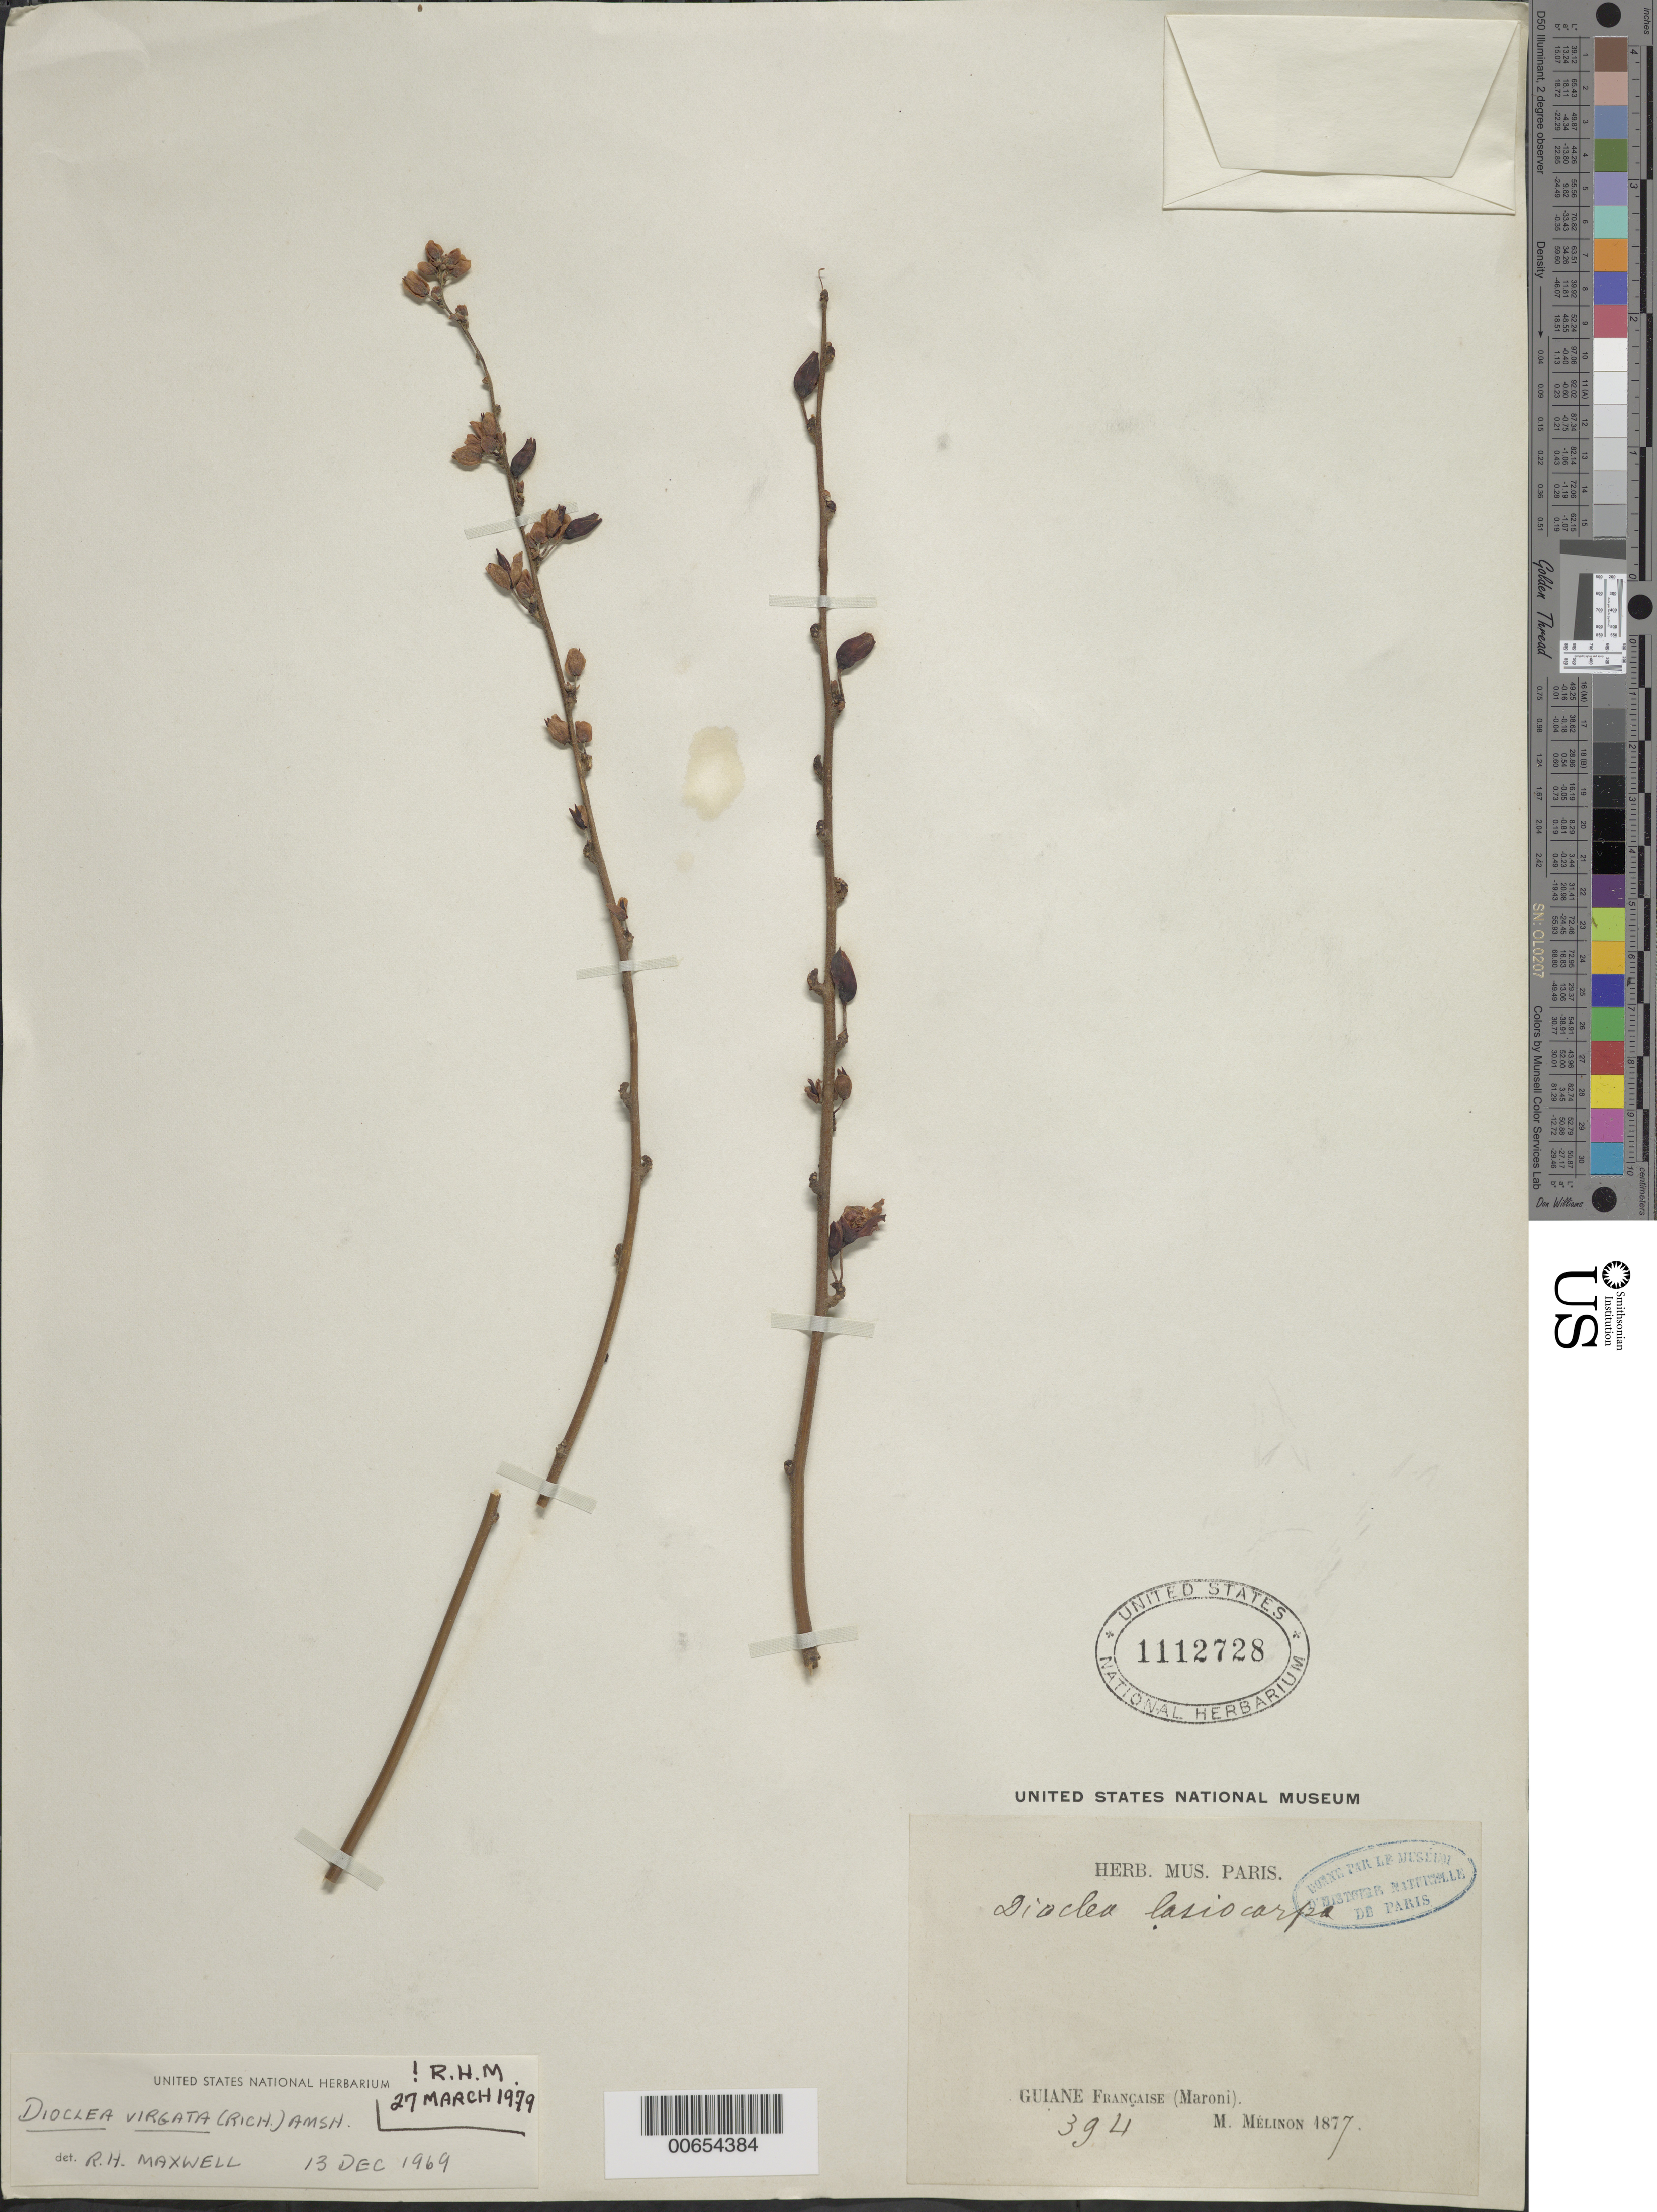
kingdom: Plantae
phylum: Tracheophyta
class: Magnoliopsida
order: Fabales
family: Fabaceae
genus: Dioclea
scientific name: Dioclea virgata var. virgata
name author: (Rich.) Amshoff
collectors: E. Mélinon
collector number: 394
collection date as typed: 1877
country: French Guiana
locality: Maroni R.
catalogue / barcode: US 1112728